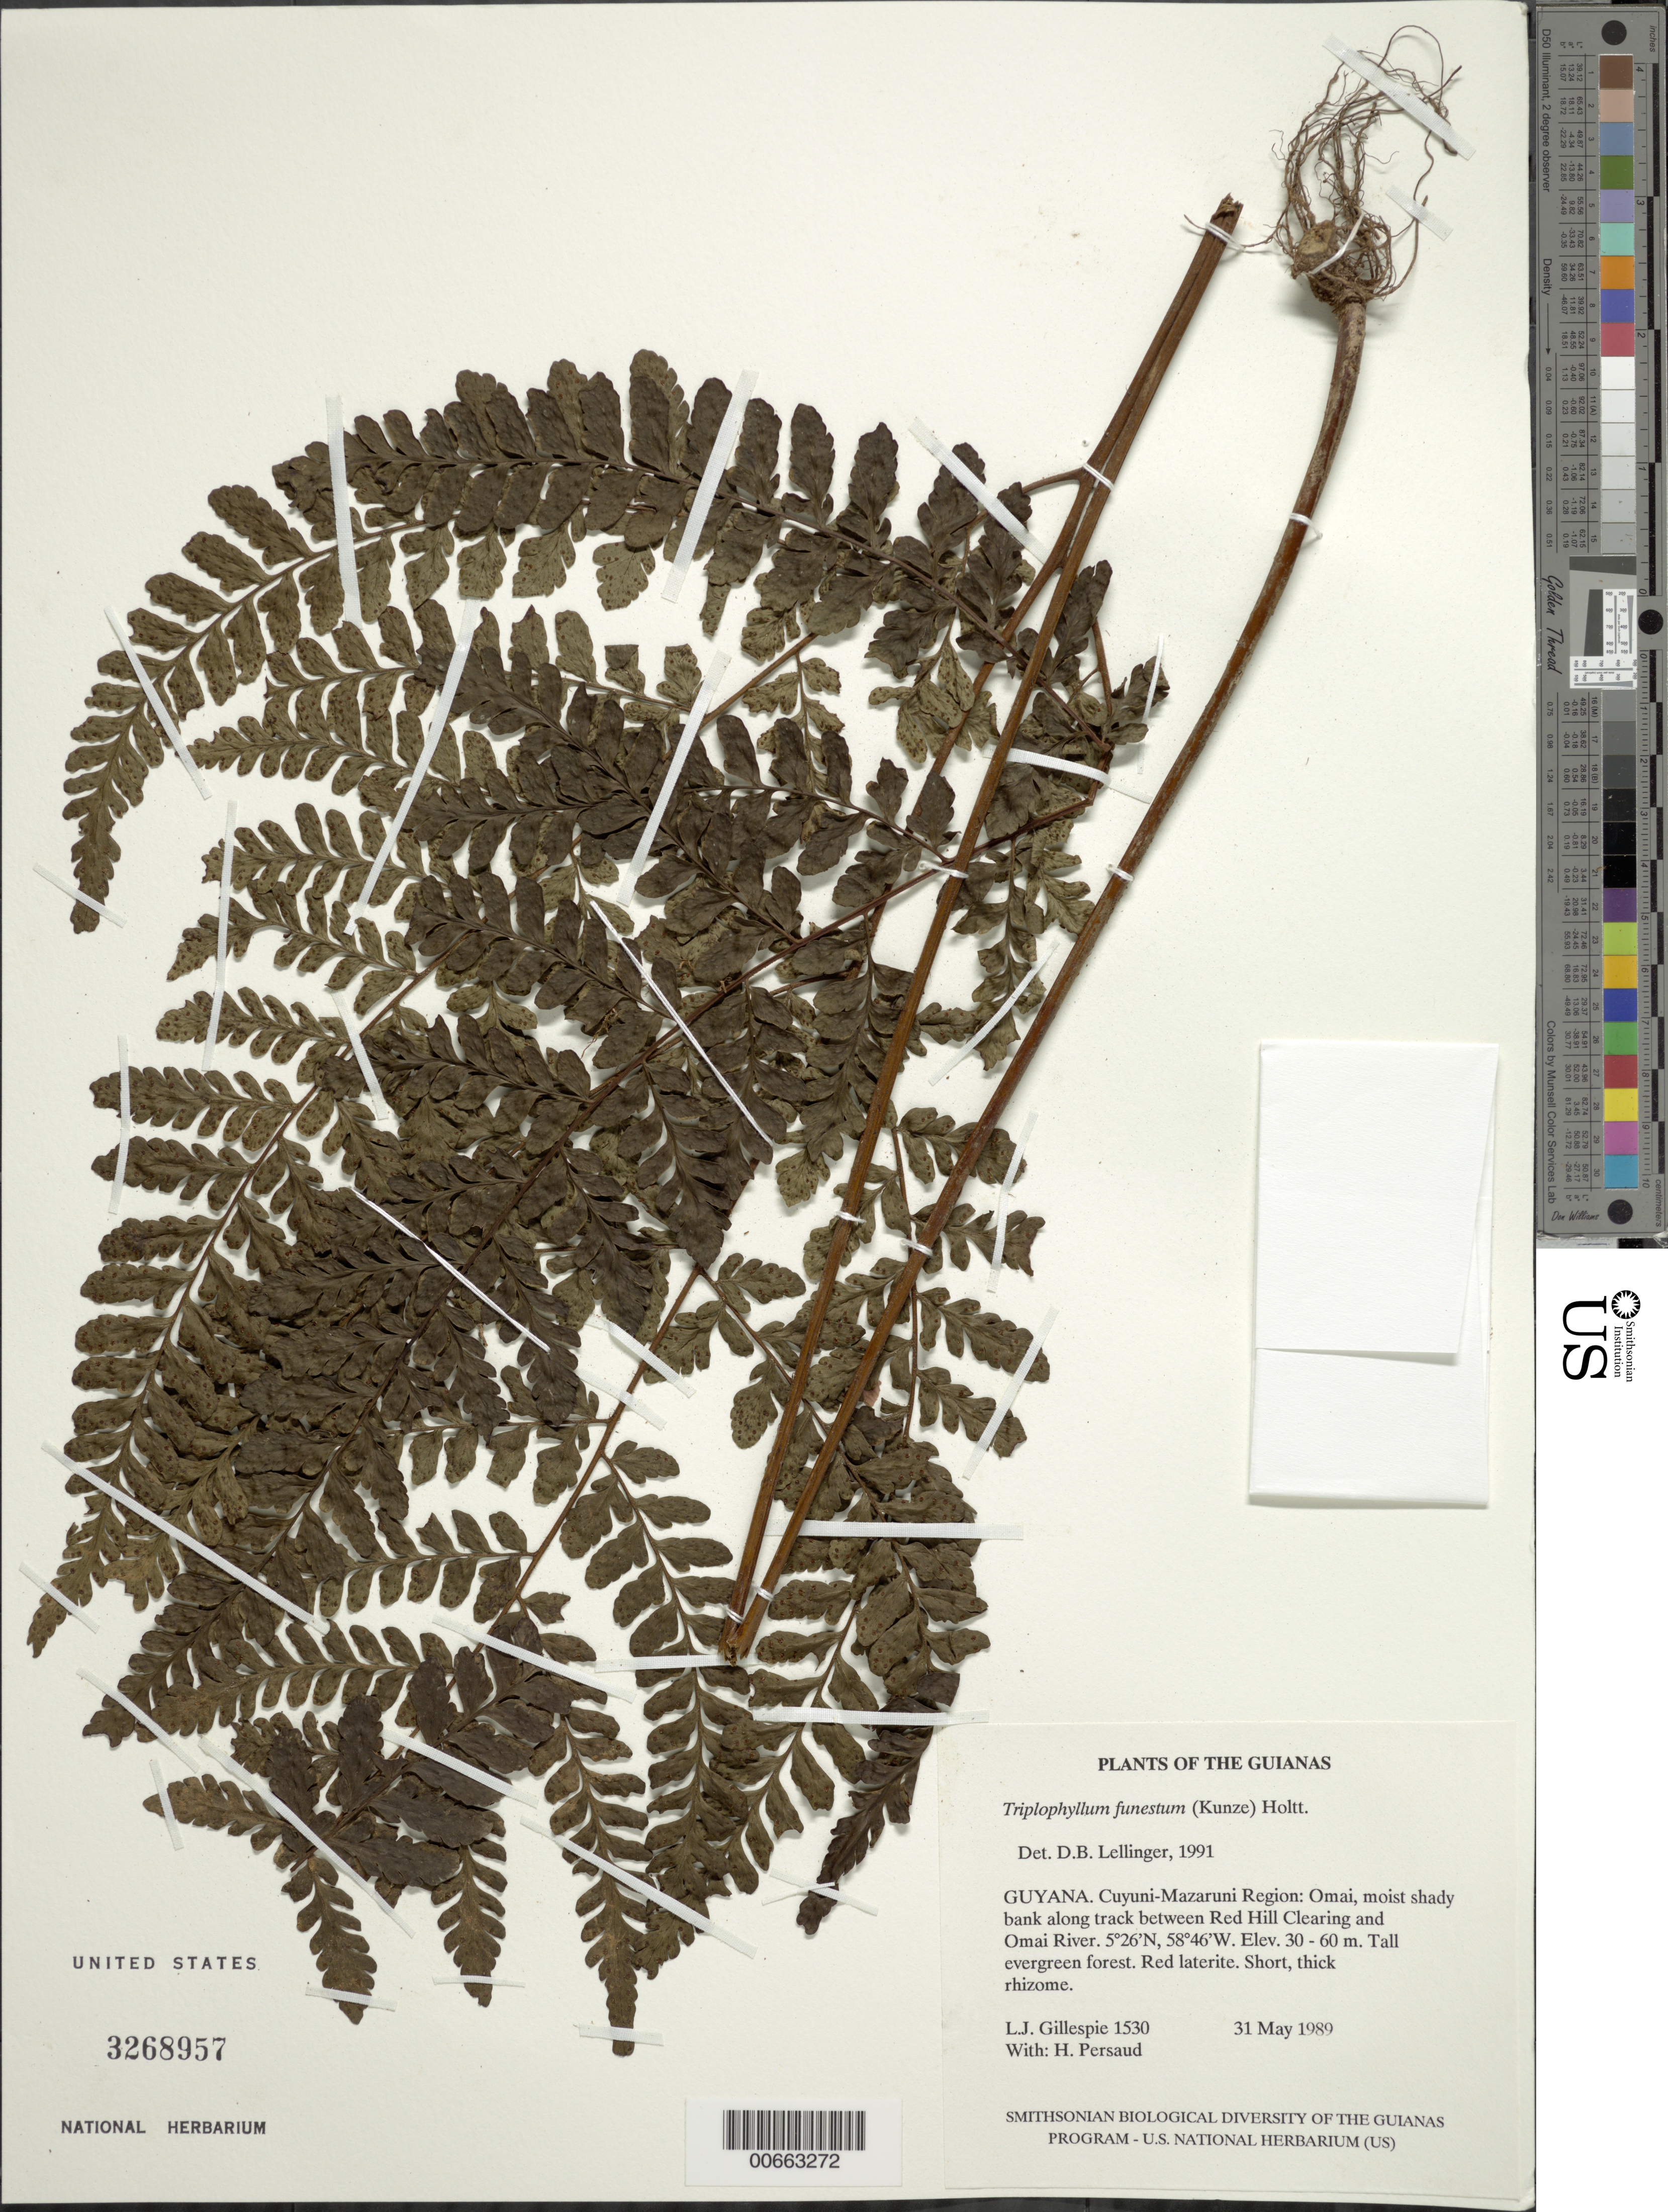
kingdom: Plantae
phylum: Tracheophyta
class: Polypodiopsida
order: Polypodiales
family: Tectariaceae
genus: Triplophyllum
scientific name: Triplophyllum funestum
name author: (Kunze) Holttum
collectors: L. J. Gillespie & H. Persaud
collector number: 1530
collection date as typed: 31 May 1989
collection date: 1989-05-31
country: Guyana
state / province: Cuyuni-Mazaruni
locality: Omai, track between Red Hill Clearing and Omai River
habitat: Tall evergreen forest. Moist shady bank. Red laterite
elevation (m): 30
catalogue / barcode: US 3268957